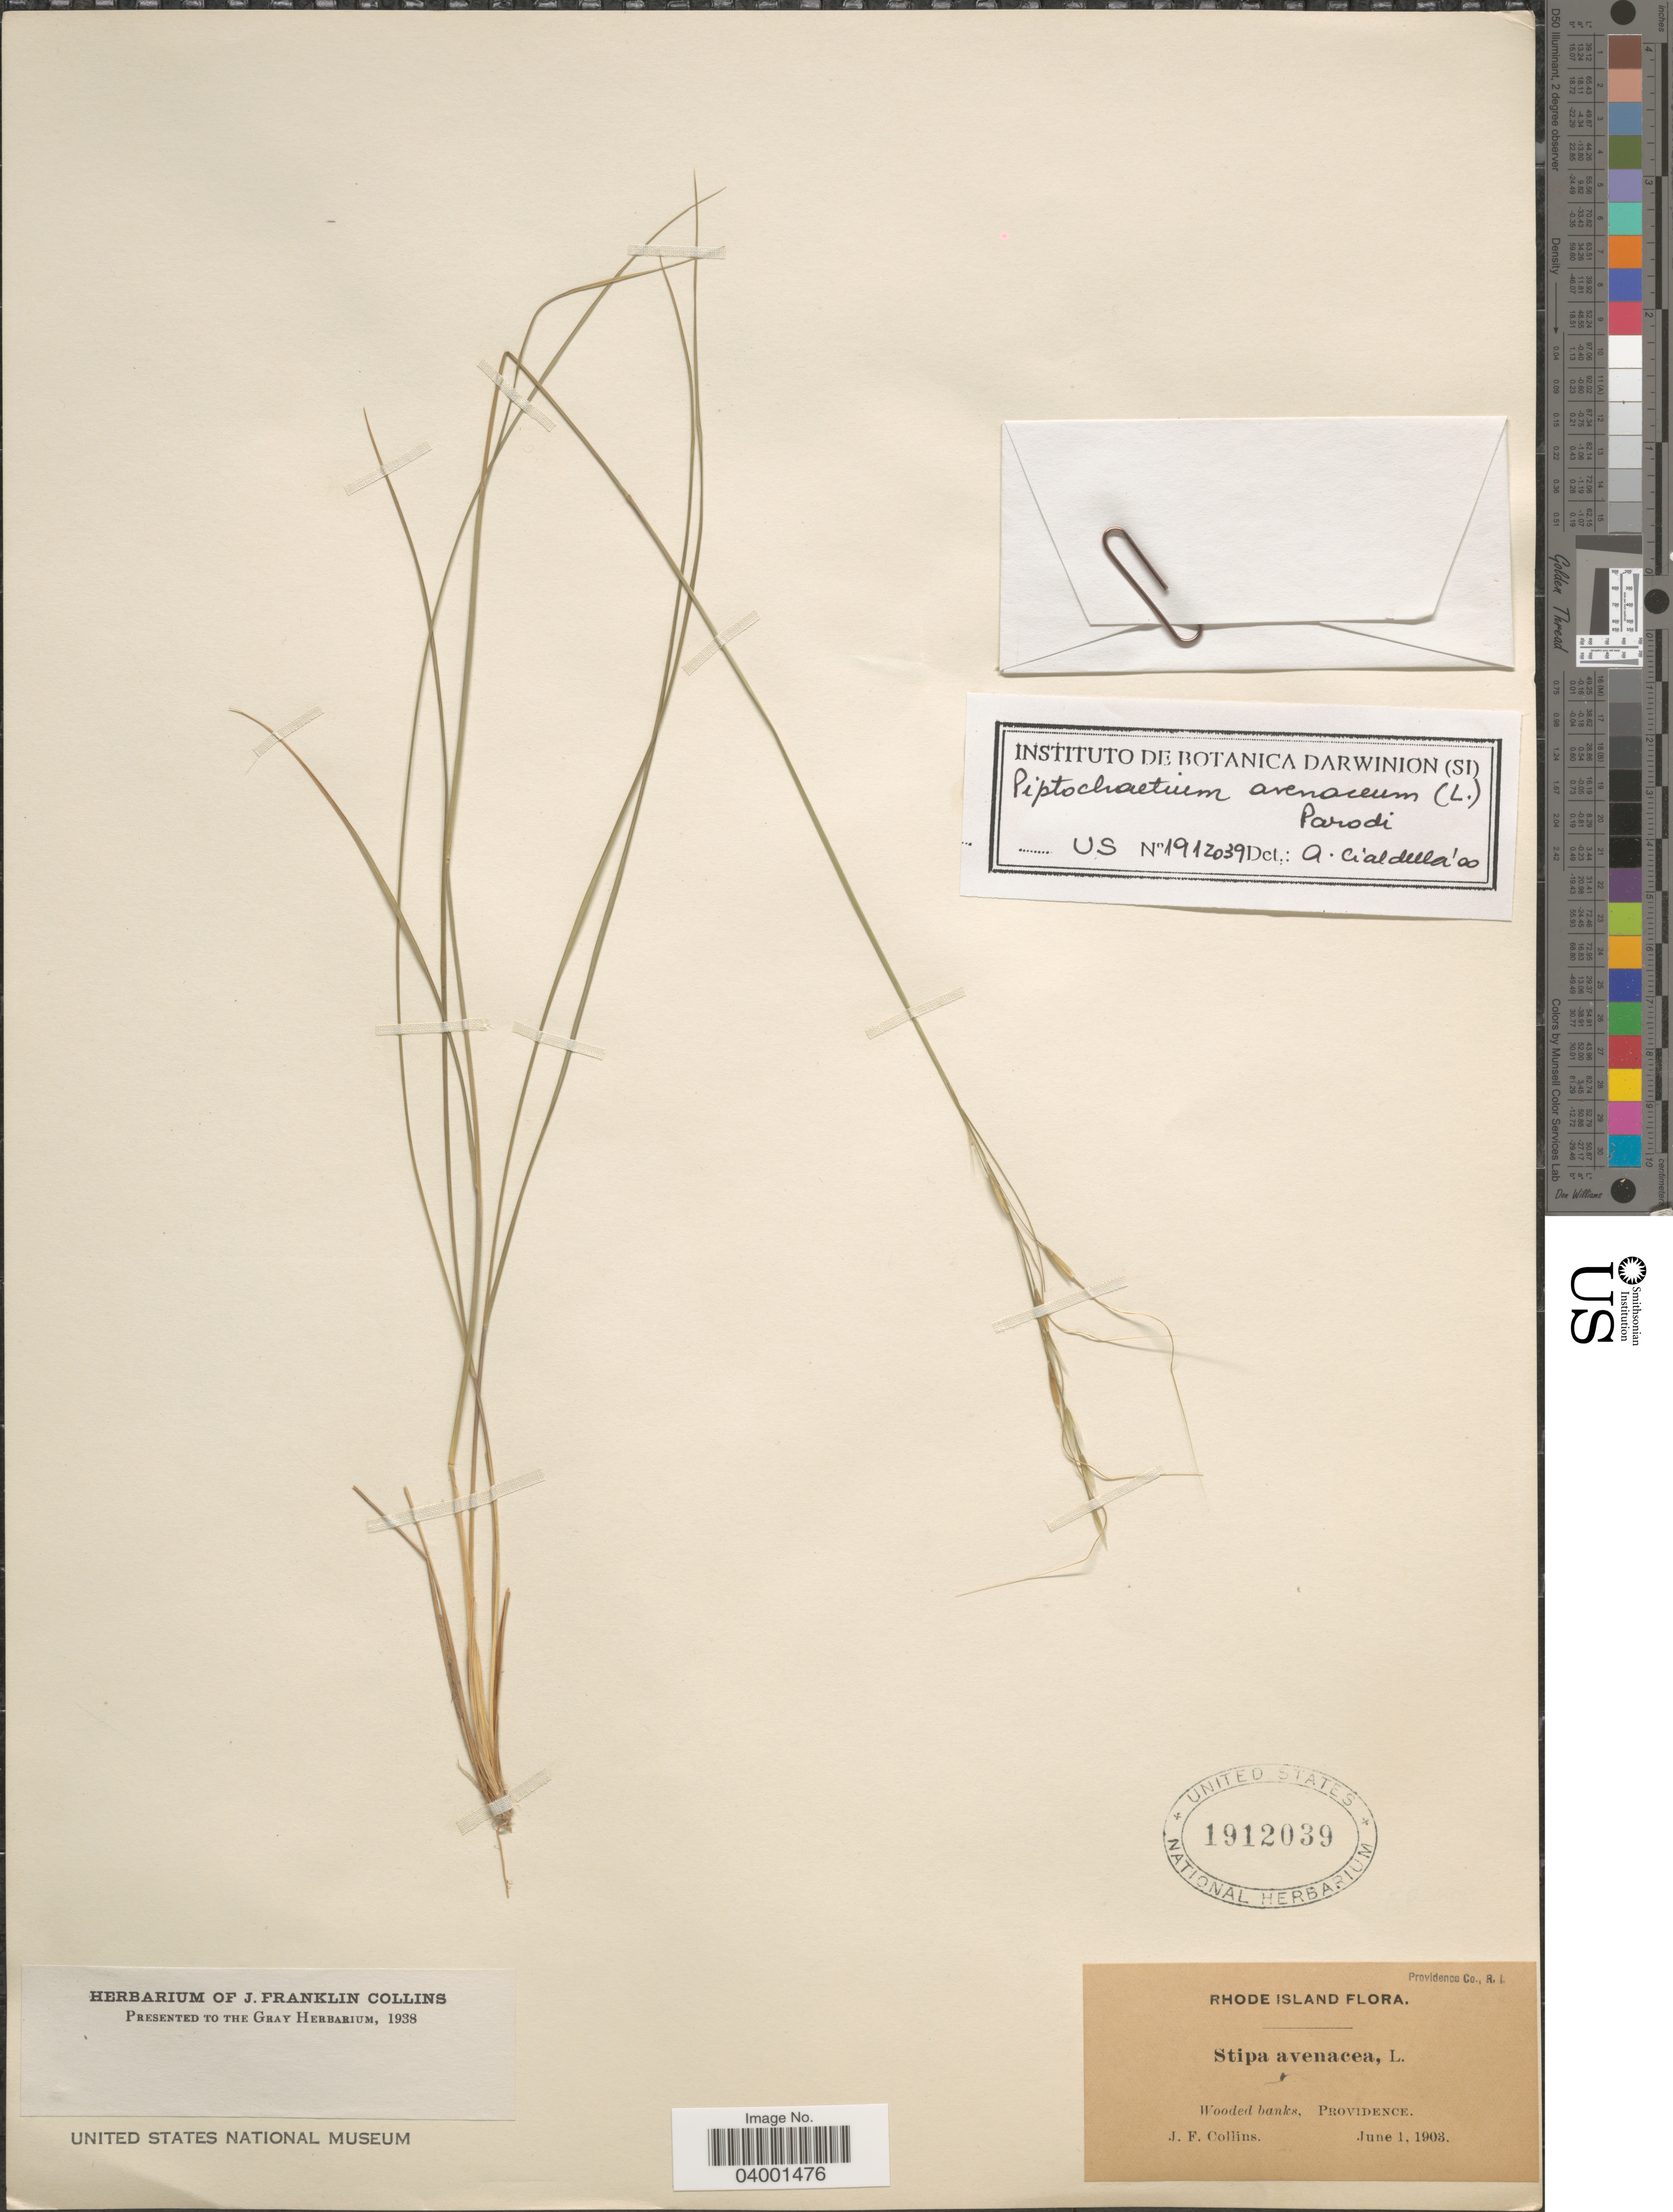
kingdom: Plantae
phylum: Tracheophyta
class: Liliopsida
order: Poales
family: Poaceae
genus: Piptochaetium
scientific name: Piptochaetium avenaceum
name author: (L.) Parodi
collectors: J. Collins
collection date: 1903-06-01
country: United States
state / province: Rhode Island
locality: Wooded banks, Providence. Providence Co.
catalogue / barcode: US 1912039